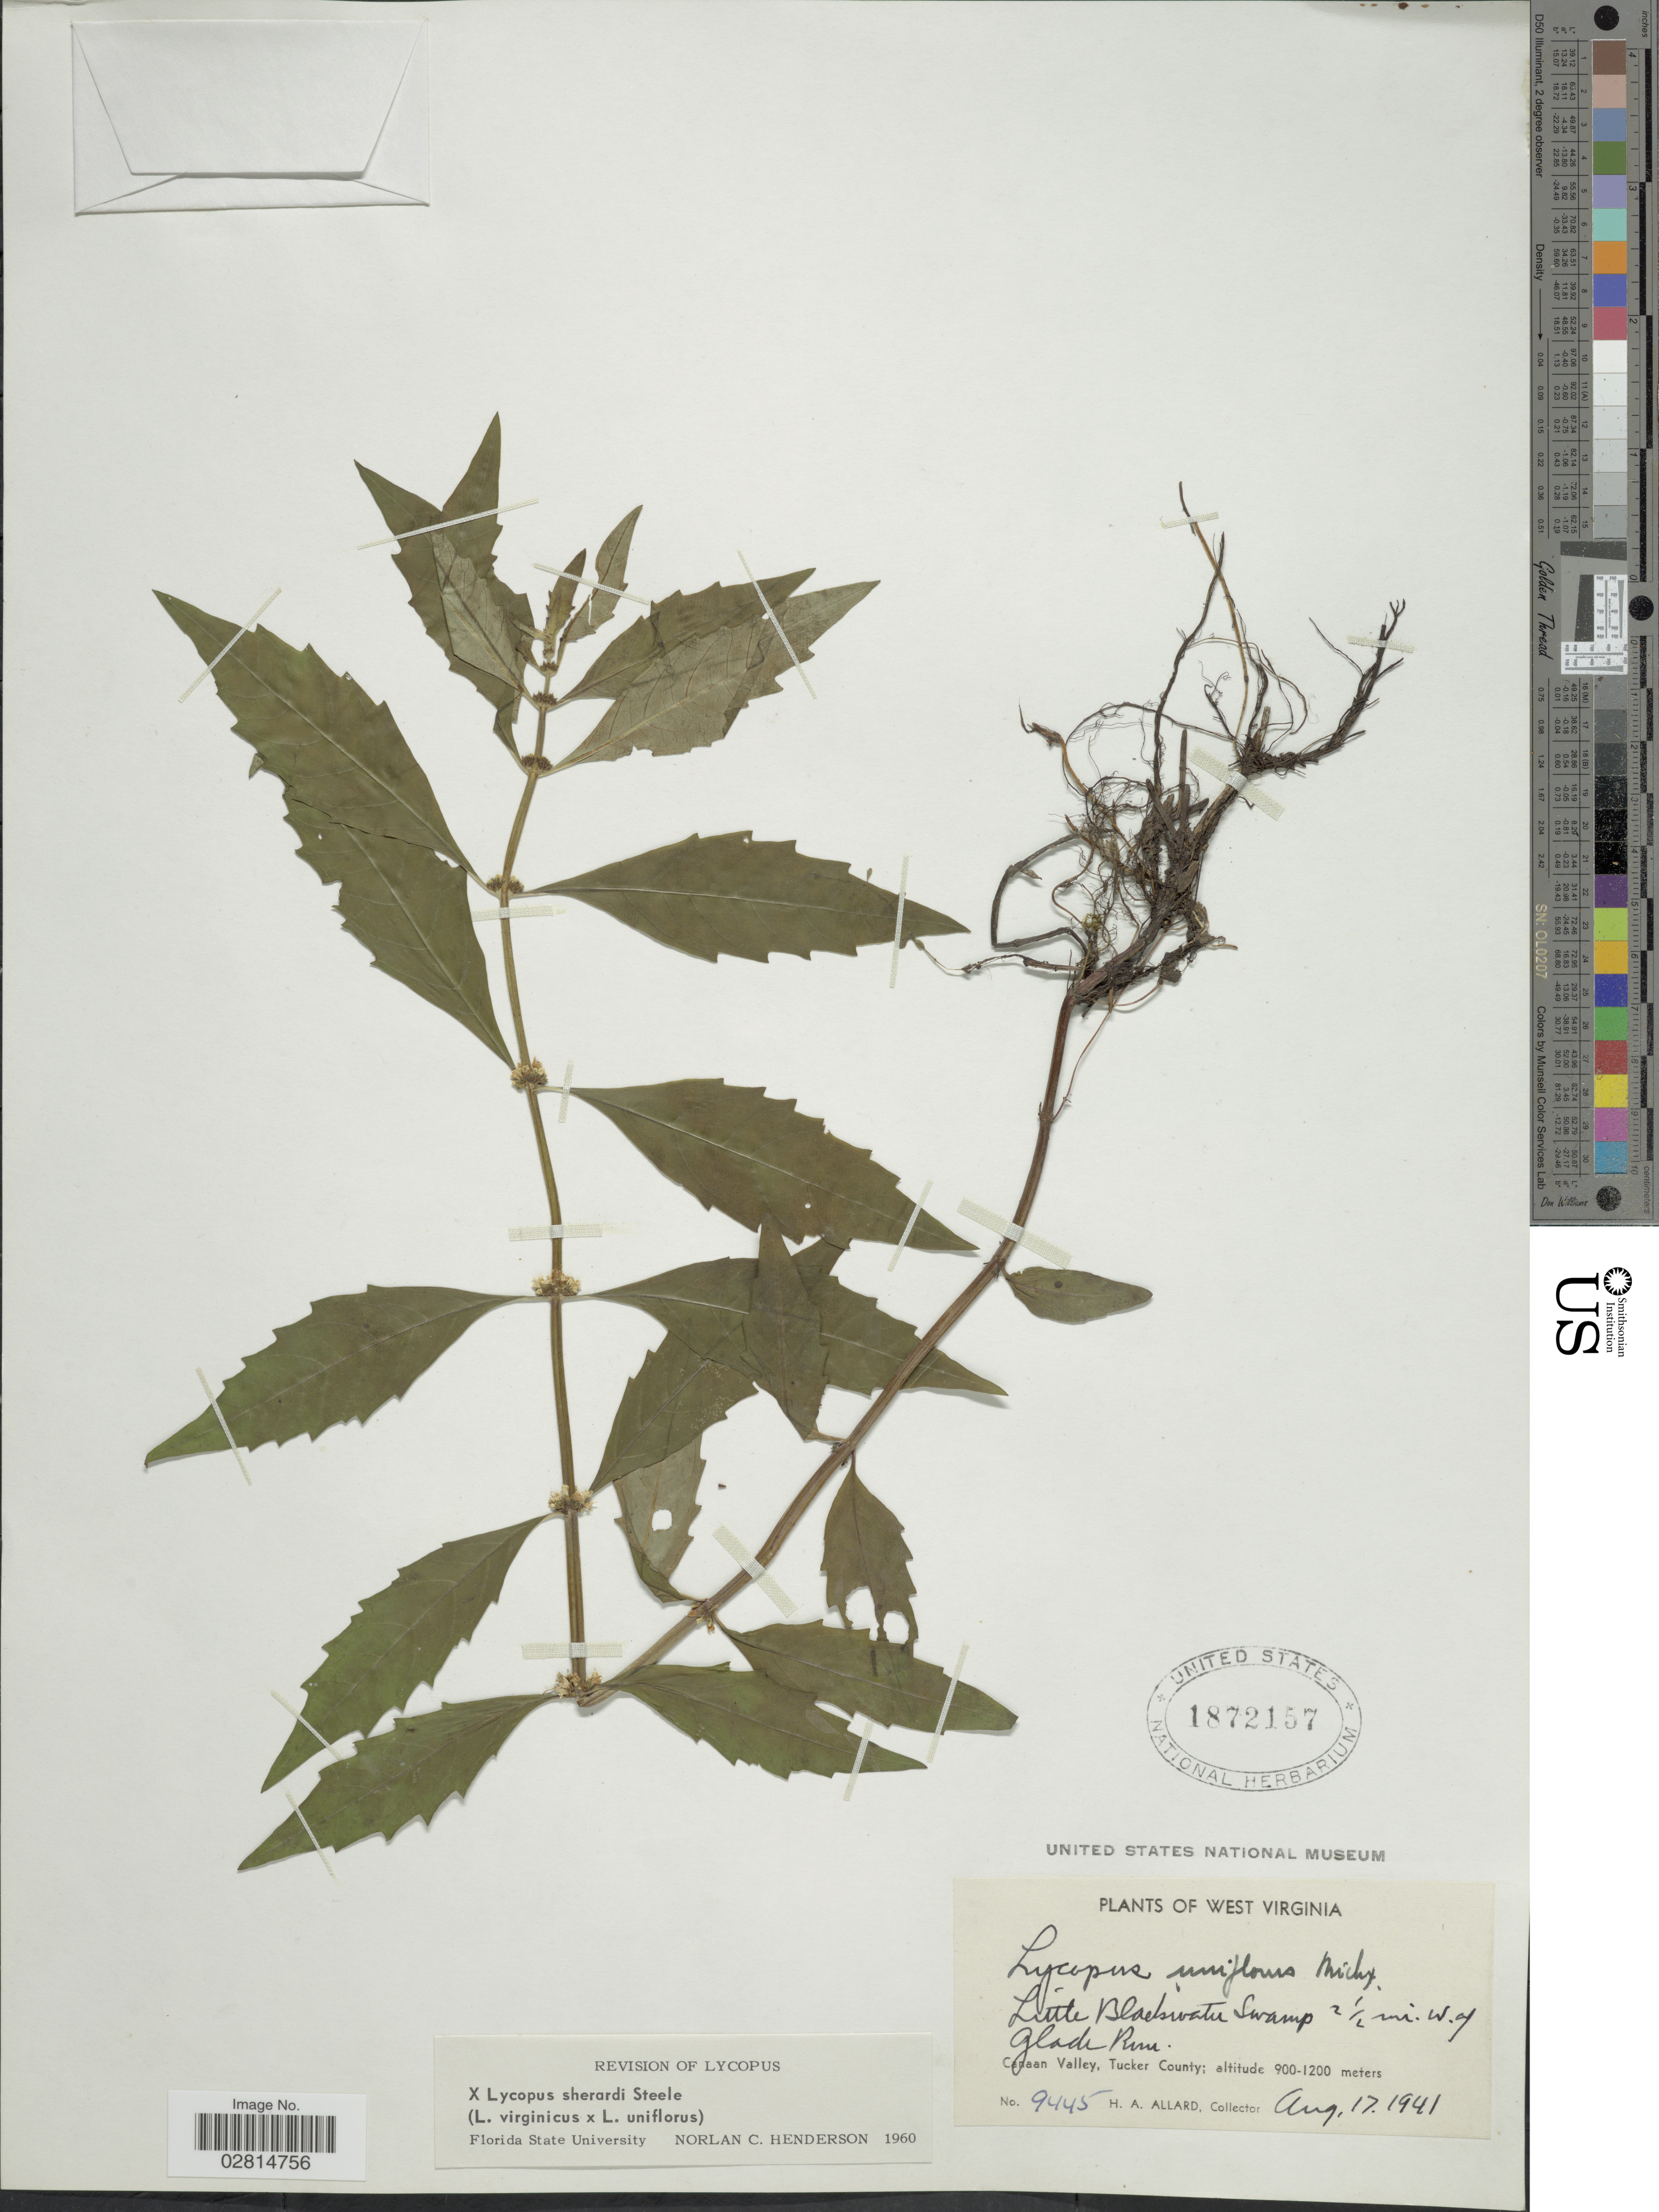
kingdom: Plantae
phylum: Tracheophyta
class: Magnoliopsida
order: Lamiales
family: Lamiaceae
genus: Lycopus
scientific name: Lycopus x sherardii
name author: E.S. Steele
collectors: H. A. Allard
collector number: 9445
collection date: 1941-08-17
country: United States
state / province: West Virginia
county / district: Tucker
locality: Little Blackwater Swamp 2 ½ mi. W. of Glade Run. Canaan Valley, Tucker County.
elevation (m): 900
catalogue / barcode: US 1872157